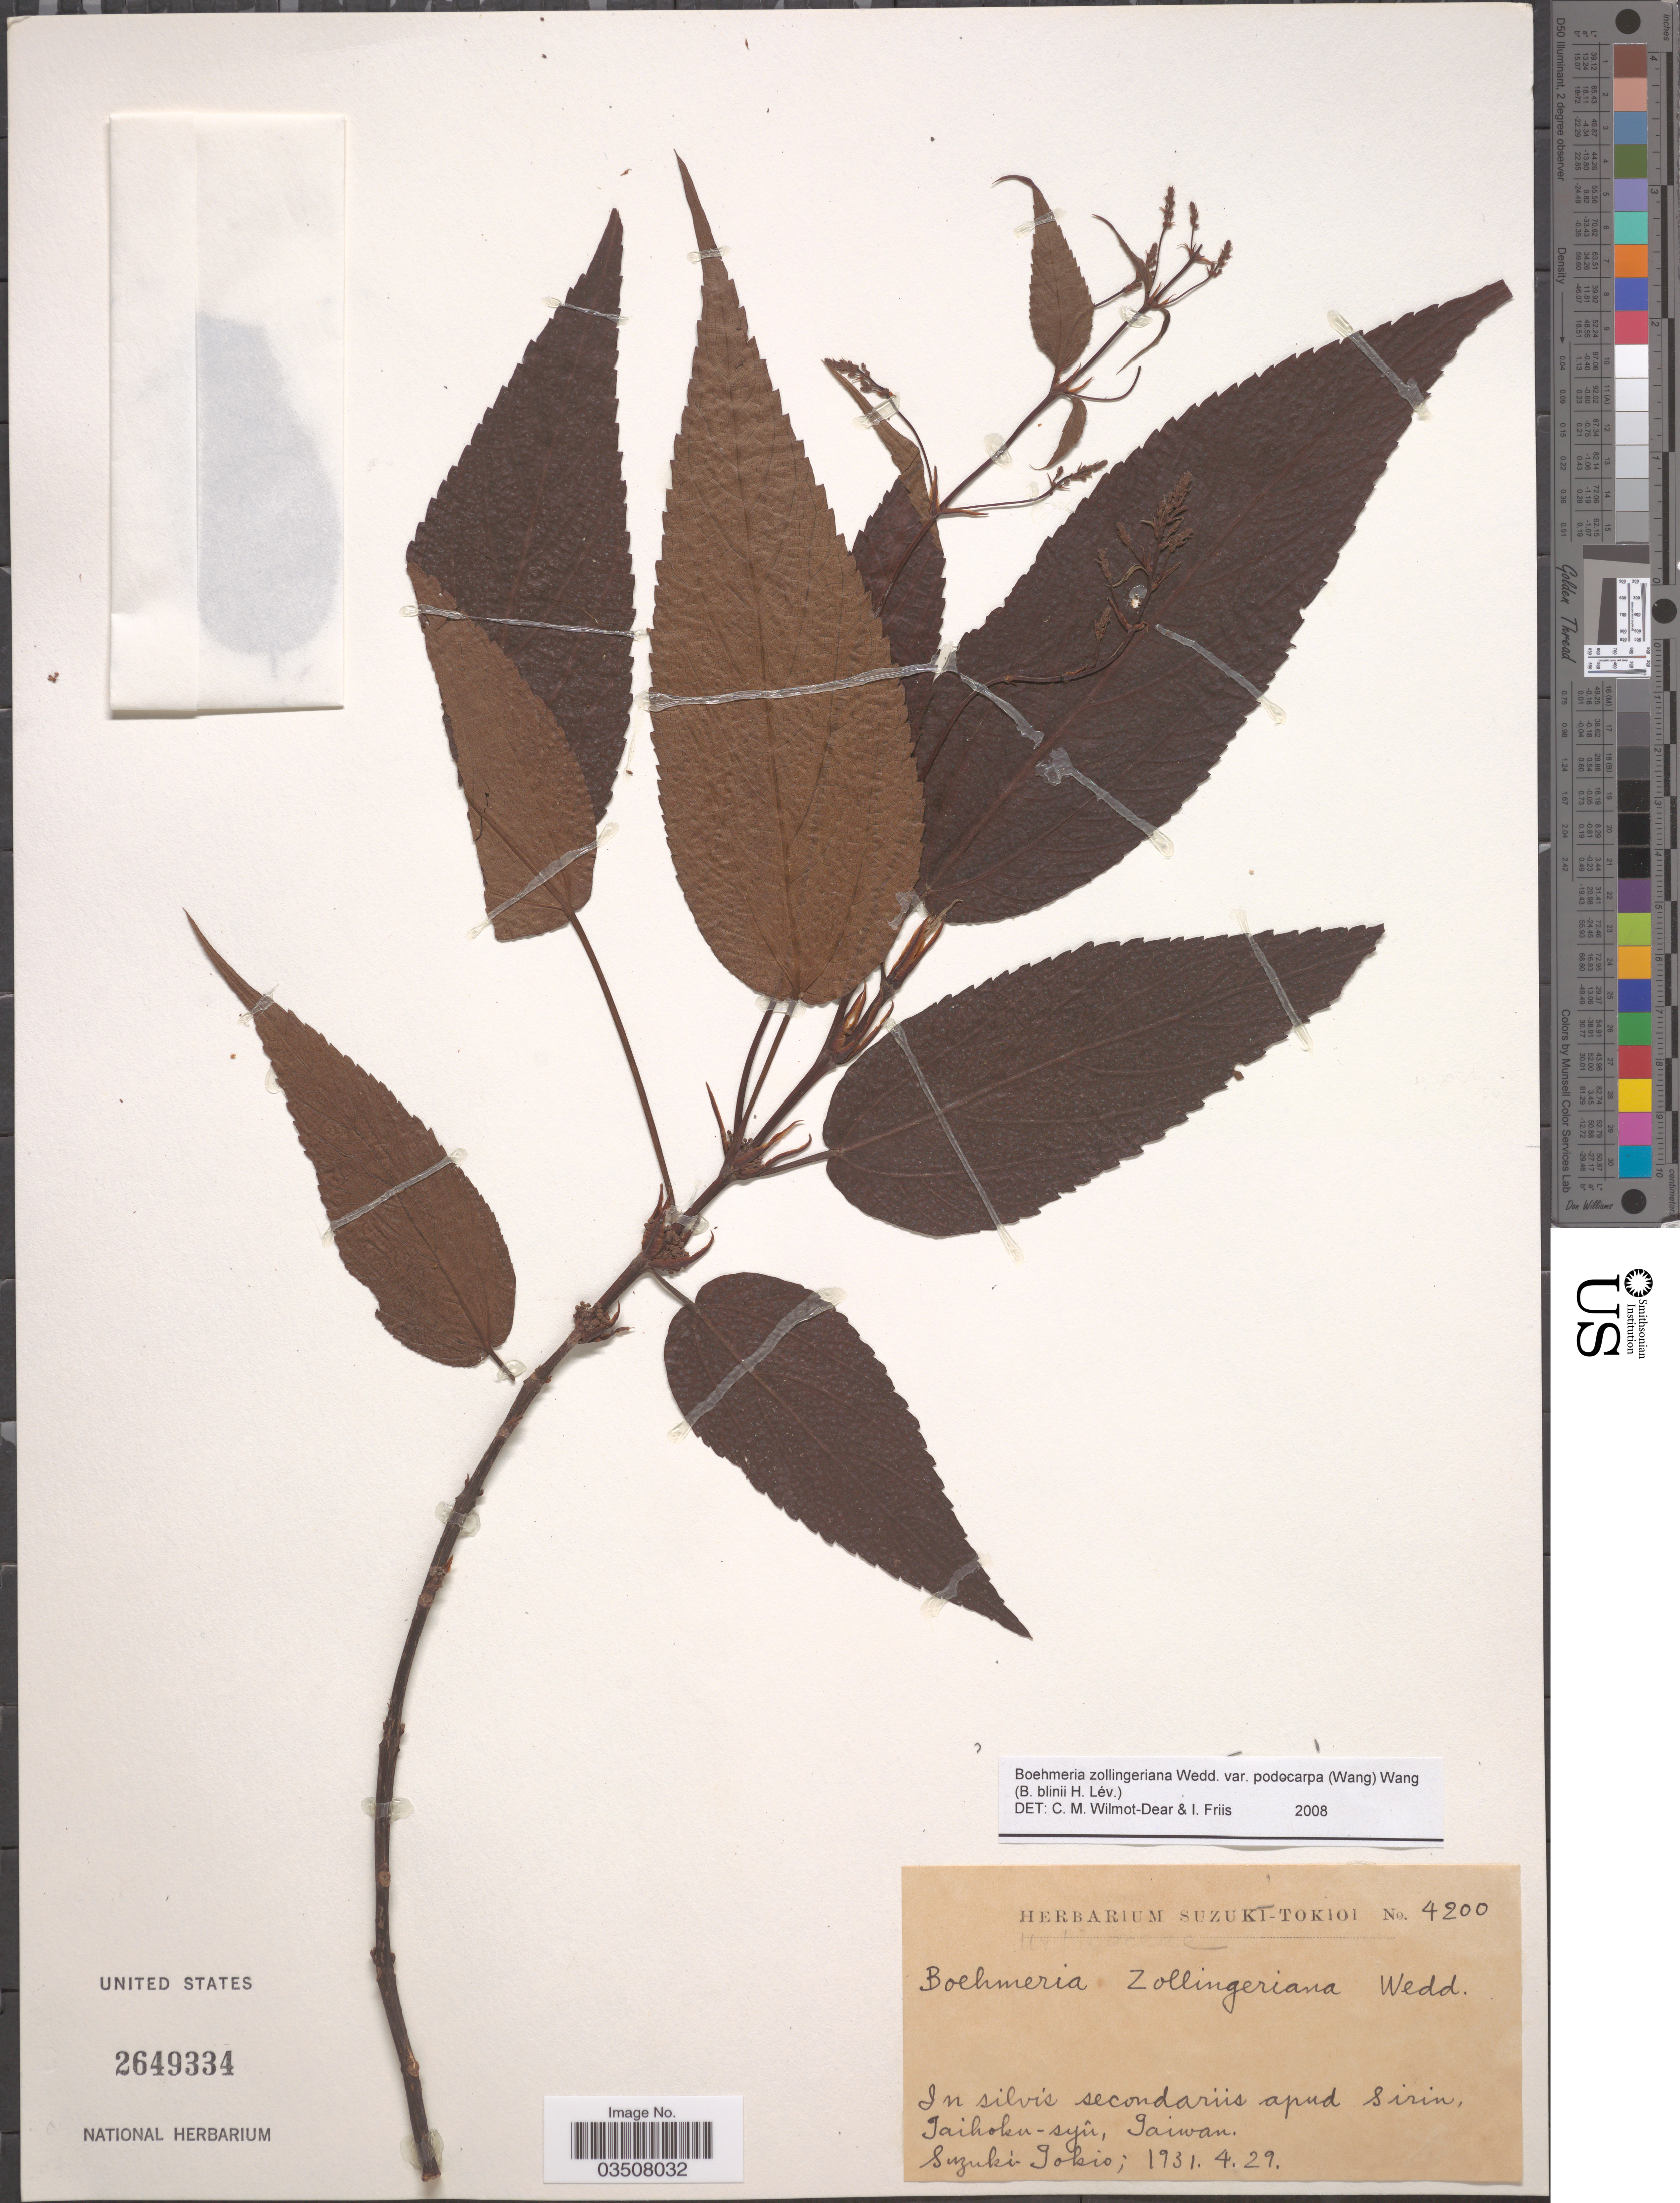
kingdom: Plantae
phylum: Tracheophyta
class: Magnoliopsida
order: Rosales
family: Urticaceae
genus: Boehmeria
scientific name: Boehmeria zollingeriana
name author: Wedd.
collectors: Suzuki-Tokio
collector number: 4200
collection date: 1931-04-29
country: Taiwan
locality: In silvis secondarüs apud Sirin. Taihoku-syû.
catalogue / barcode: US 2649334